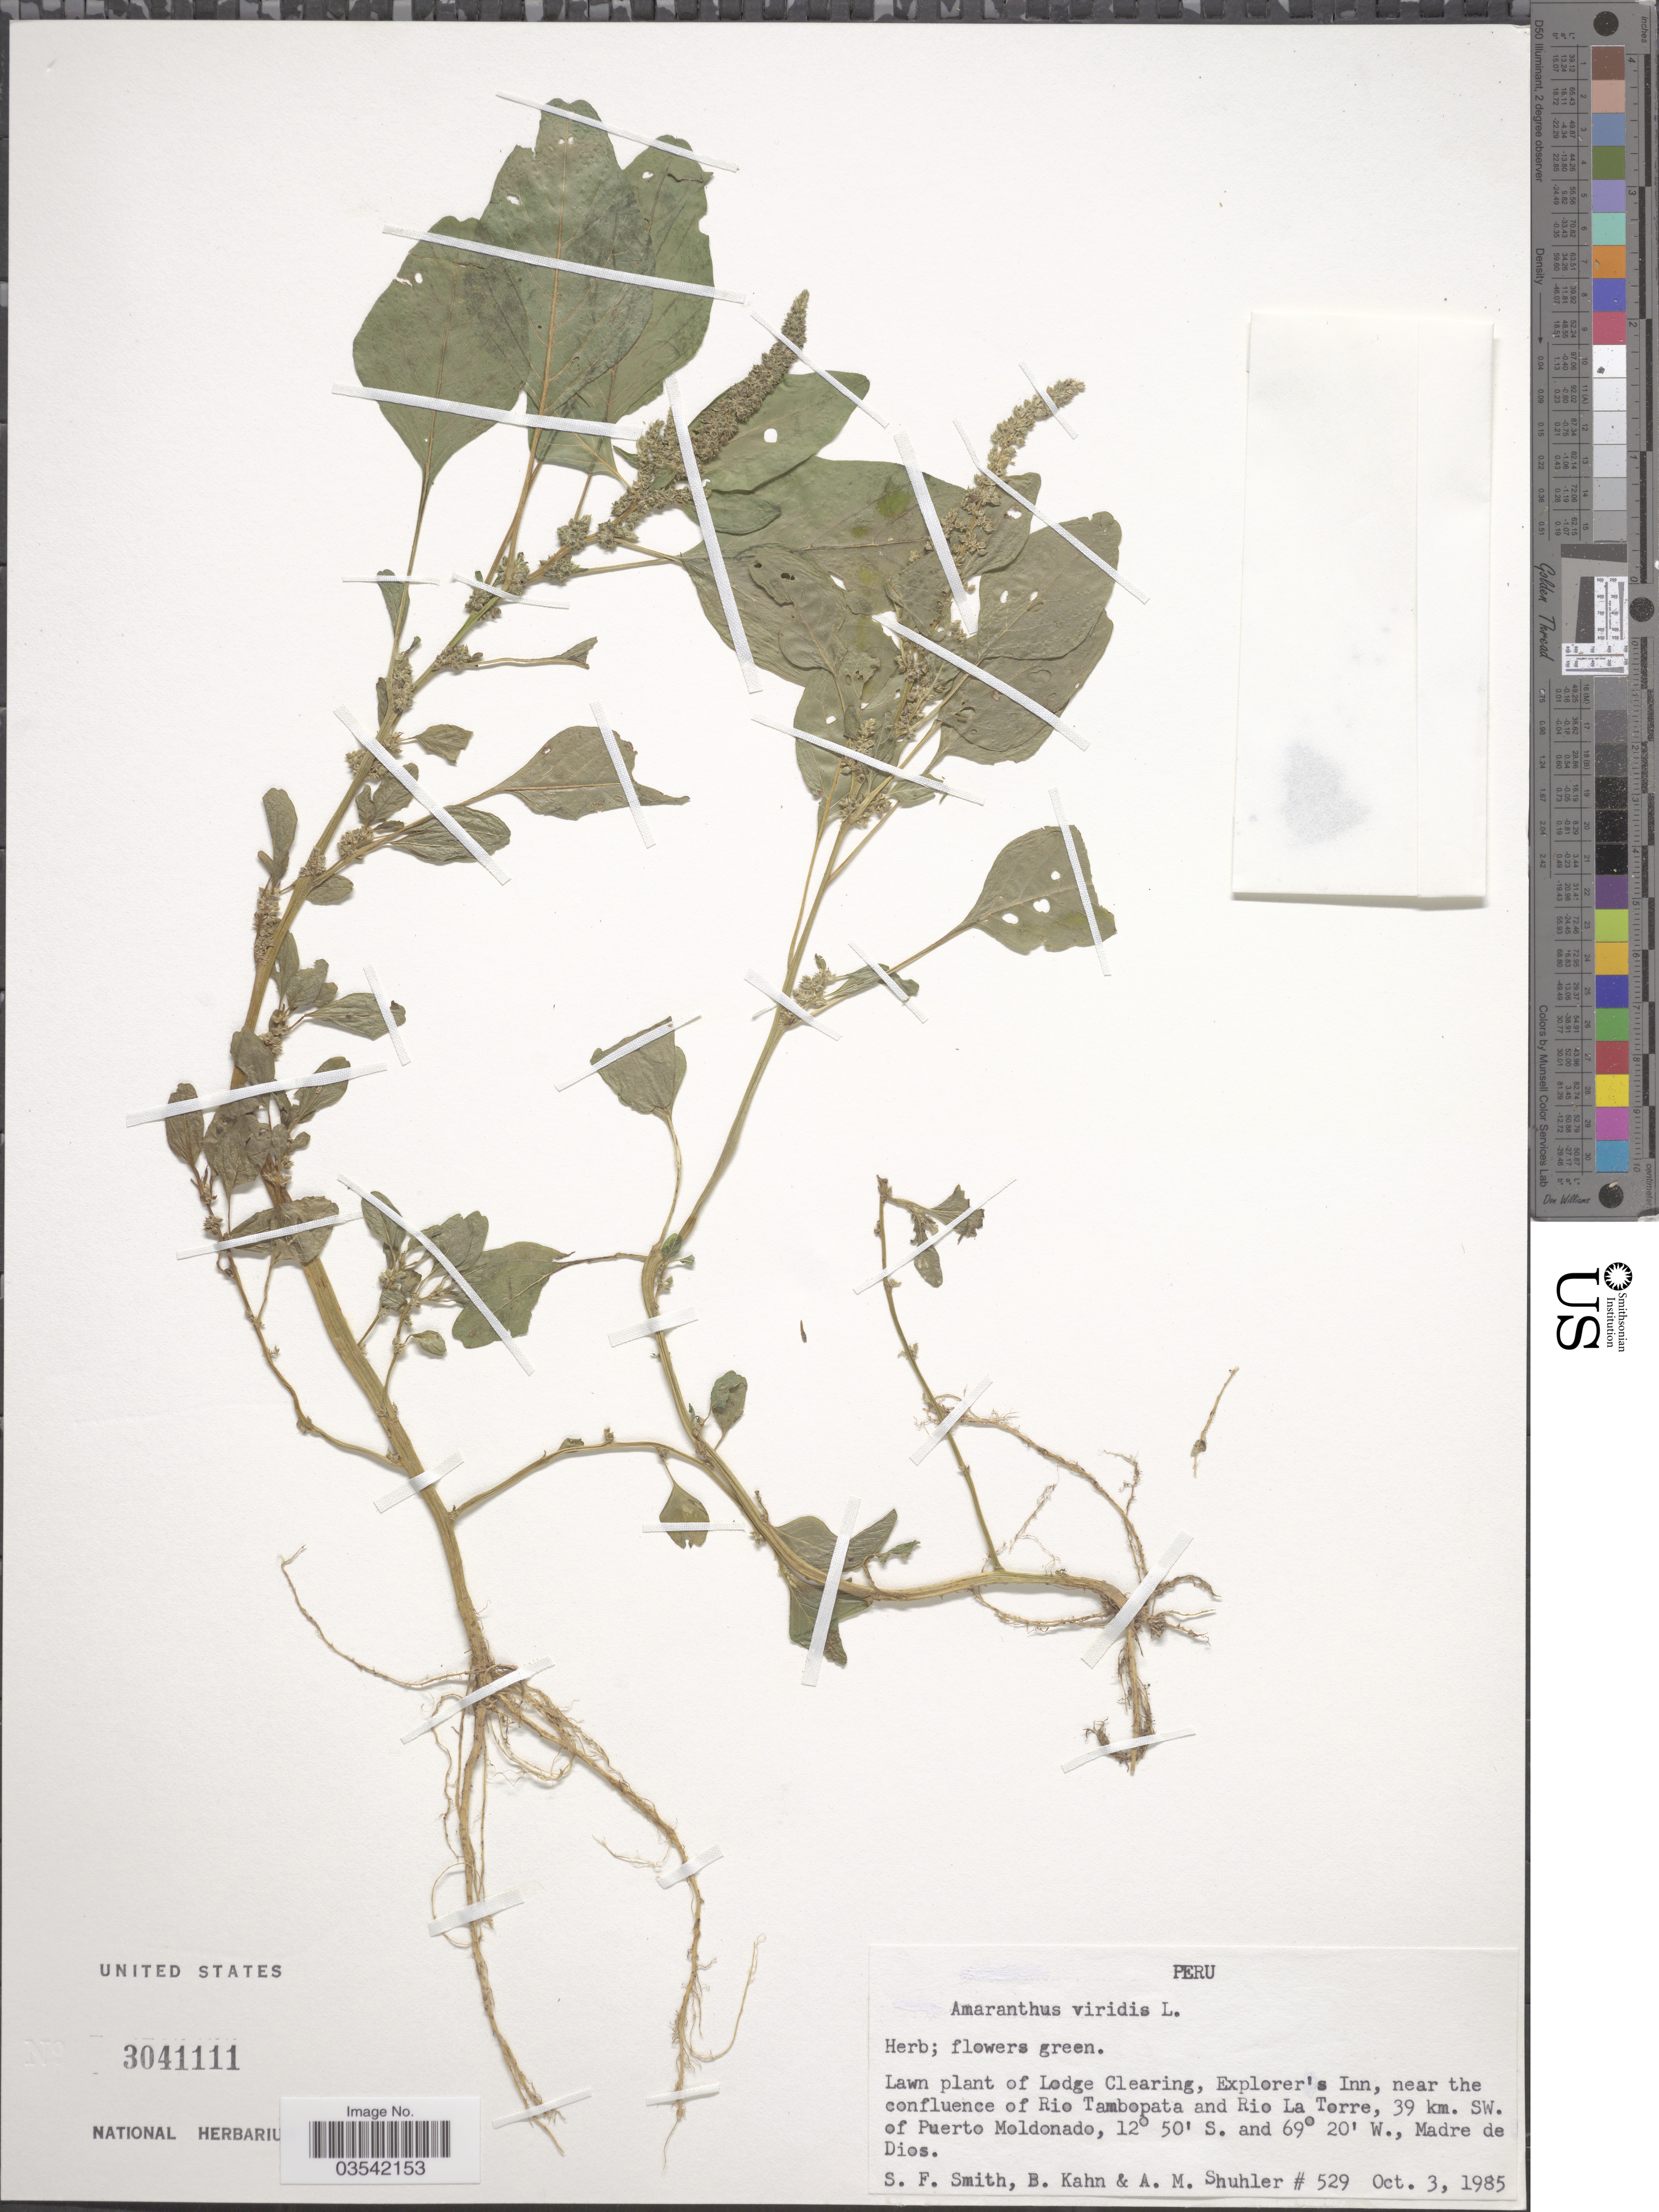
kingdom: Plantae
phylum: Tracheophyta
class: Magnoliopsida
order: Caryophyllales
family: Amaranthaceae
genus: Amaranthus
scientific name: Amaranthus viridis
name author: L.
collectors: S.F. Smith, B. Kahn & A. Shuhler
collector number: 529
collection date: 1985-10-03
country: Peru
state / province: Madre de Dios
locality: Lawn plant of Lodge Clearing, Explorer's Inn, near the confluence of Rio Tambopata and Rio La Torre, 39 km. SW of Puerto Moldonado.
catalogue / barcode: US 3041111